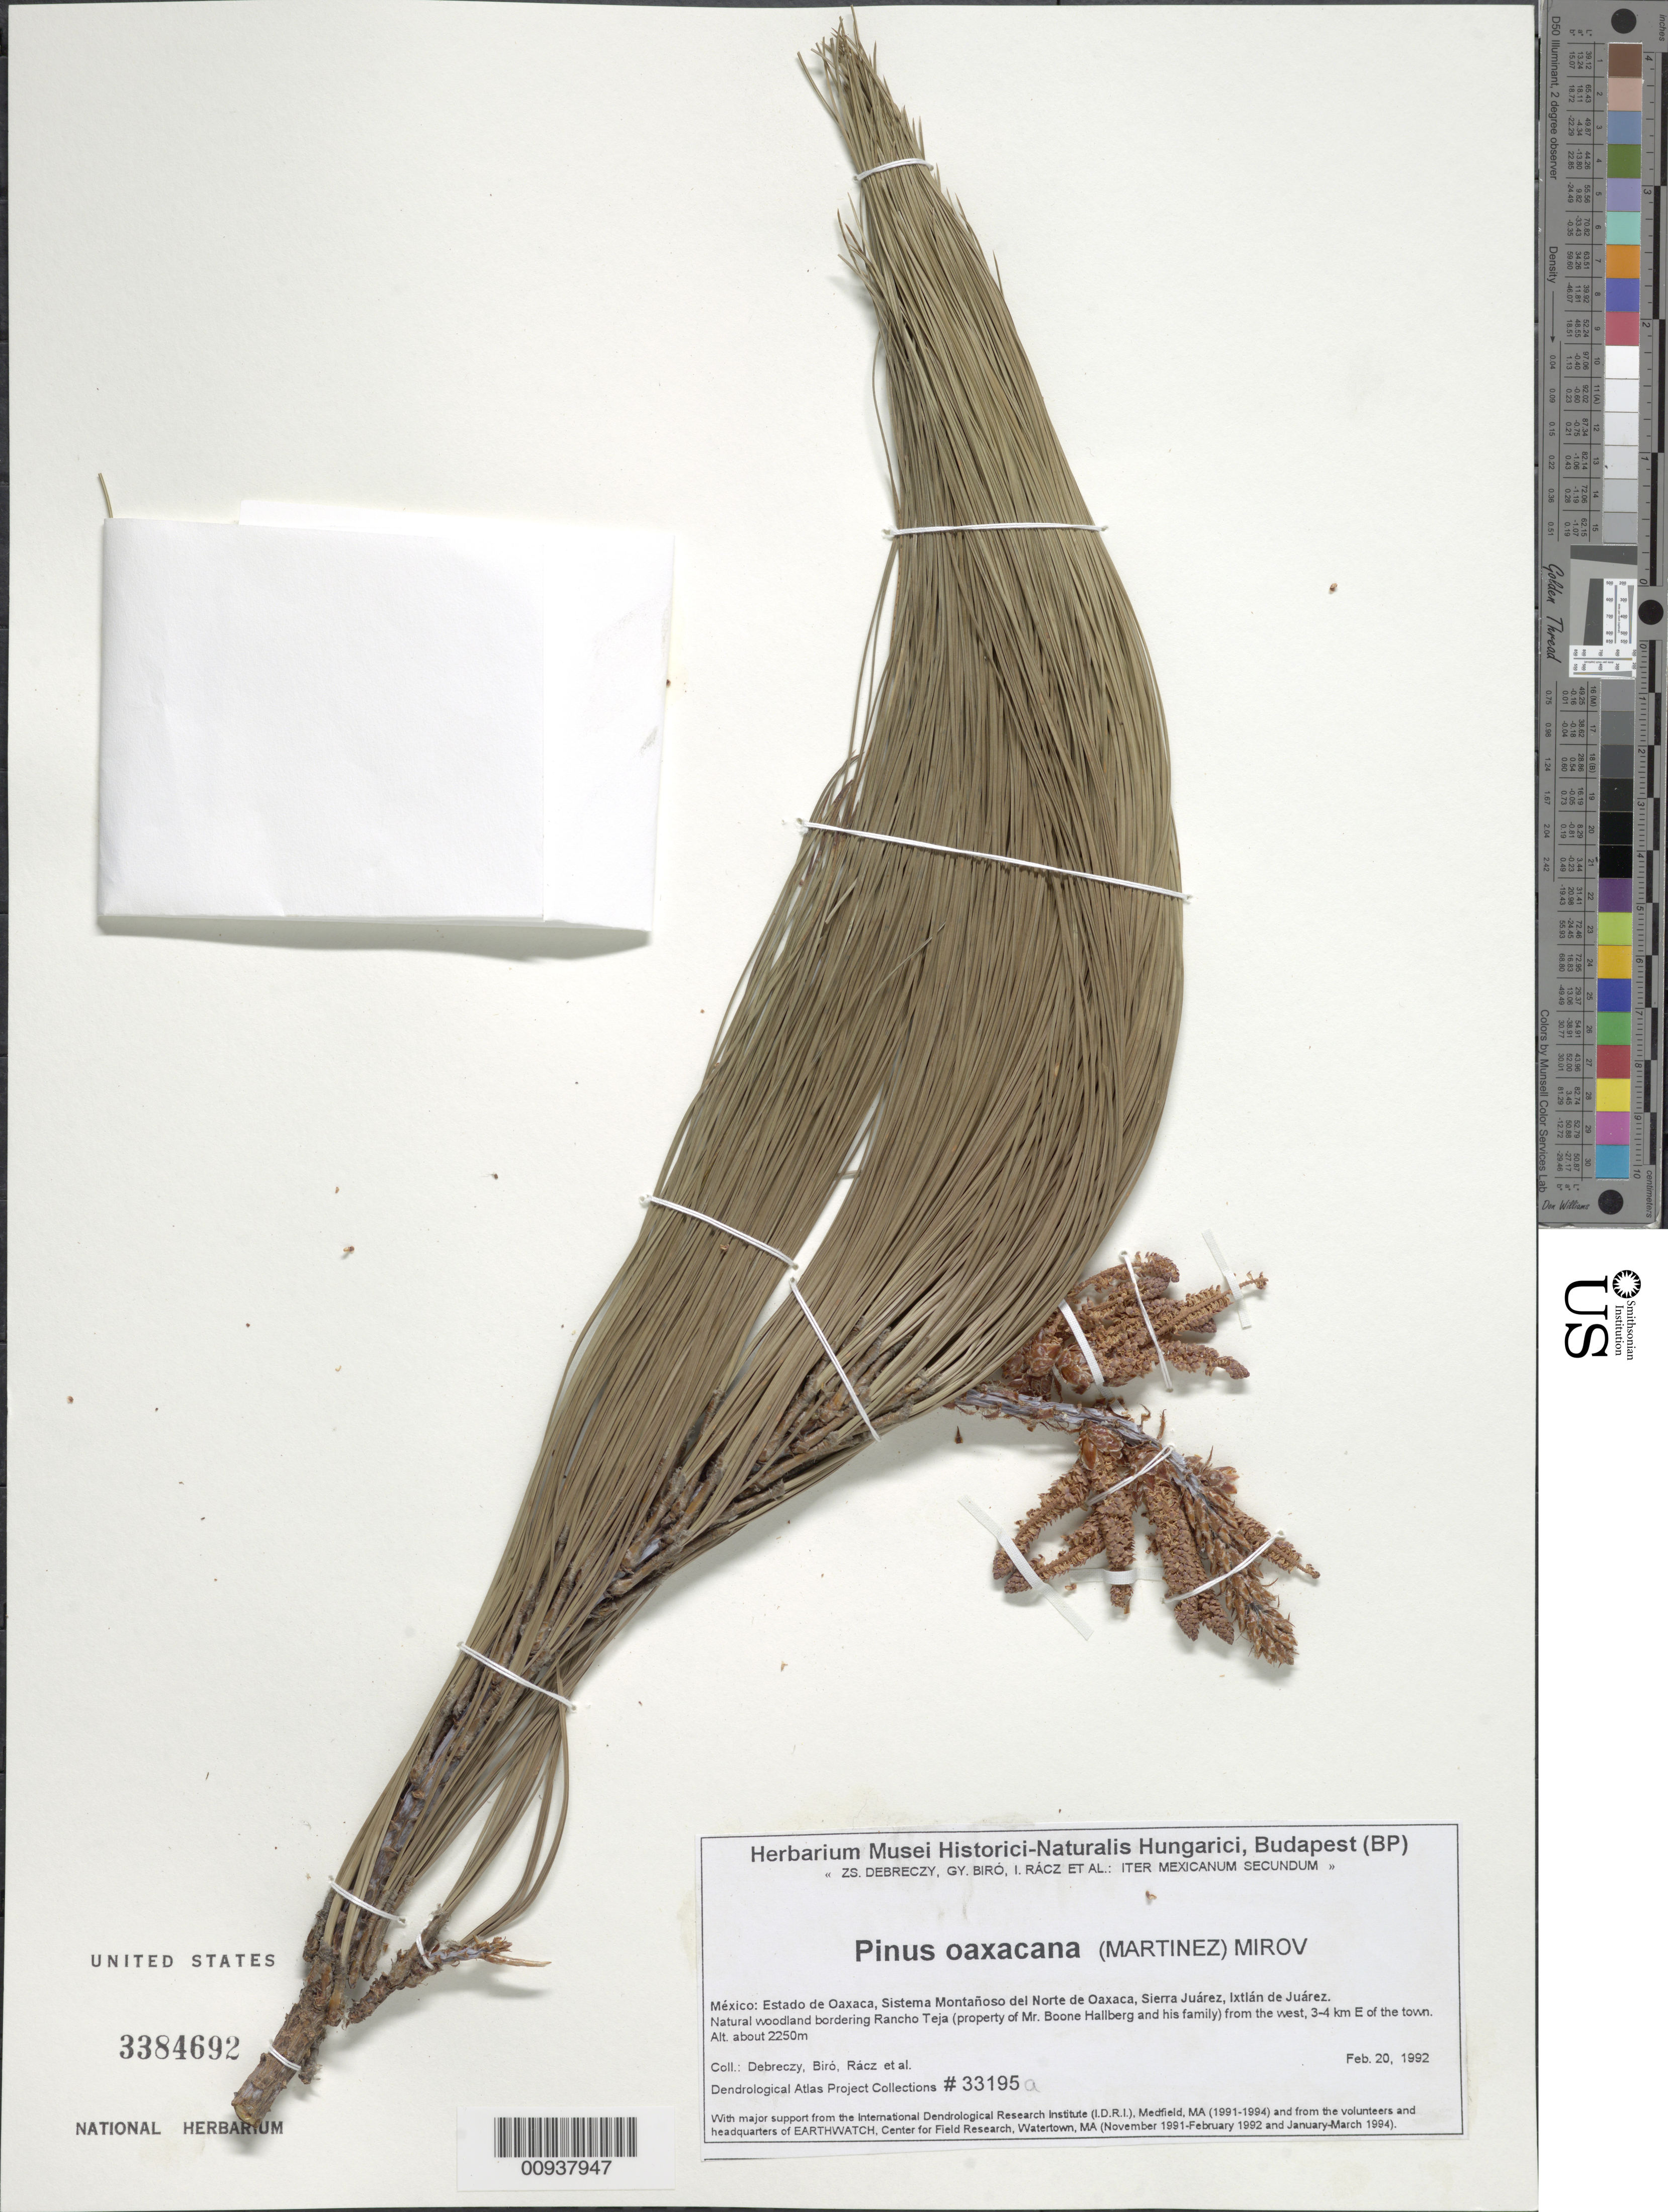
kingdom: Plantae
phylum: Tracheophyta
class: Pinopsida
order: Pinales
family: Pinaceae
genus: Pinus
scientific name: Pinus oaxacana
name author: Mirov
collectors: Z. Debreczy, G. Biro, I. Rácz & et al.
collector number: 33195 a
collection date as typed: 20 Feb 1992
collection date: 1992-02-20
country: Mexico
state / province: Oaxaca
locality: Sistema Montañoso del Norte de Oaxaca, Sierra Juárez, Ixtlán de Juárez. Natural woodland bordering Rancho Teja (property of Mr. Boone Hallberg and his family) from the north, 3-4 km E of the town.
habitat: Natural woodland.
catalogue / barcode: US 3384692